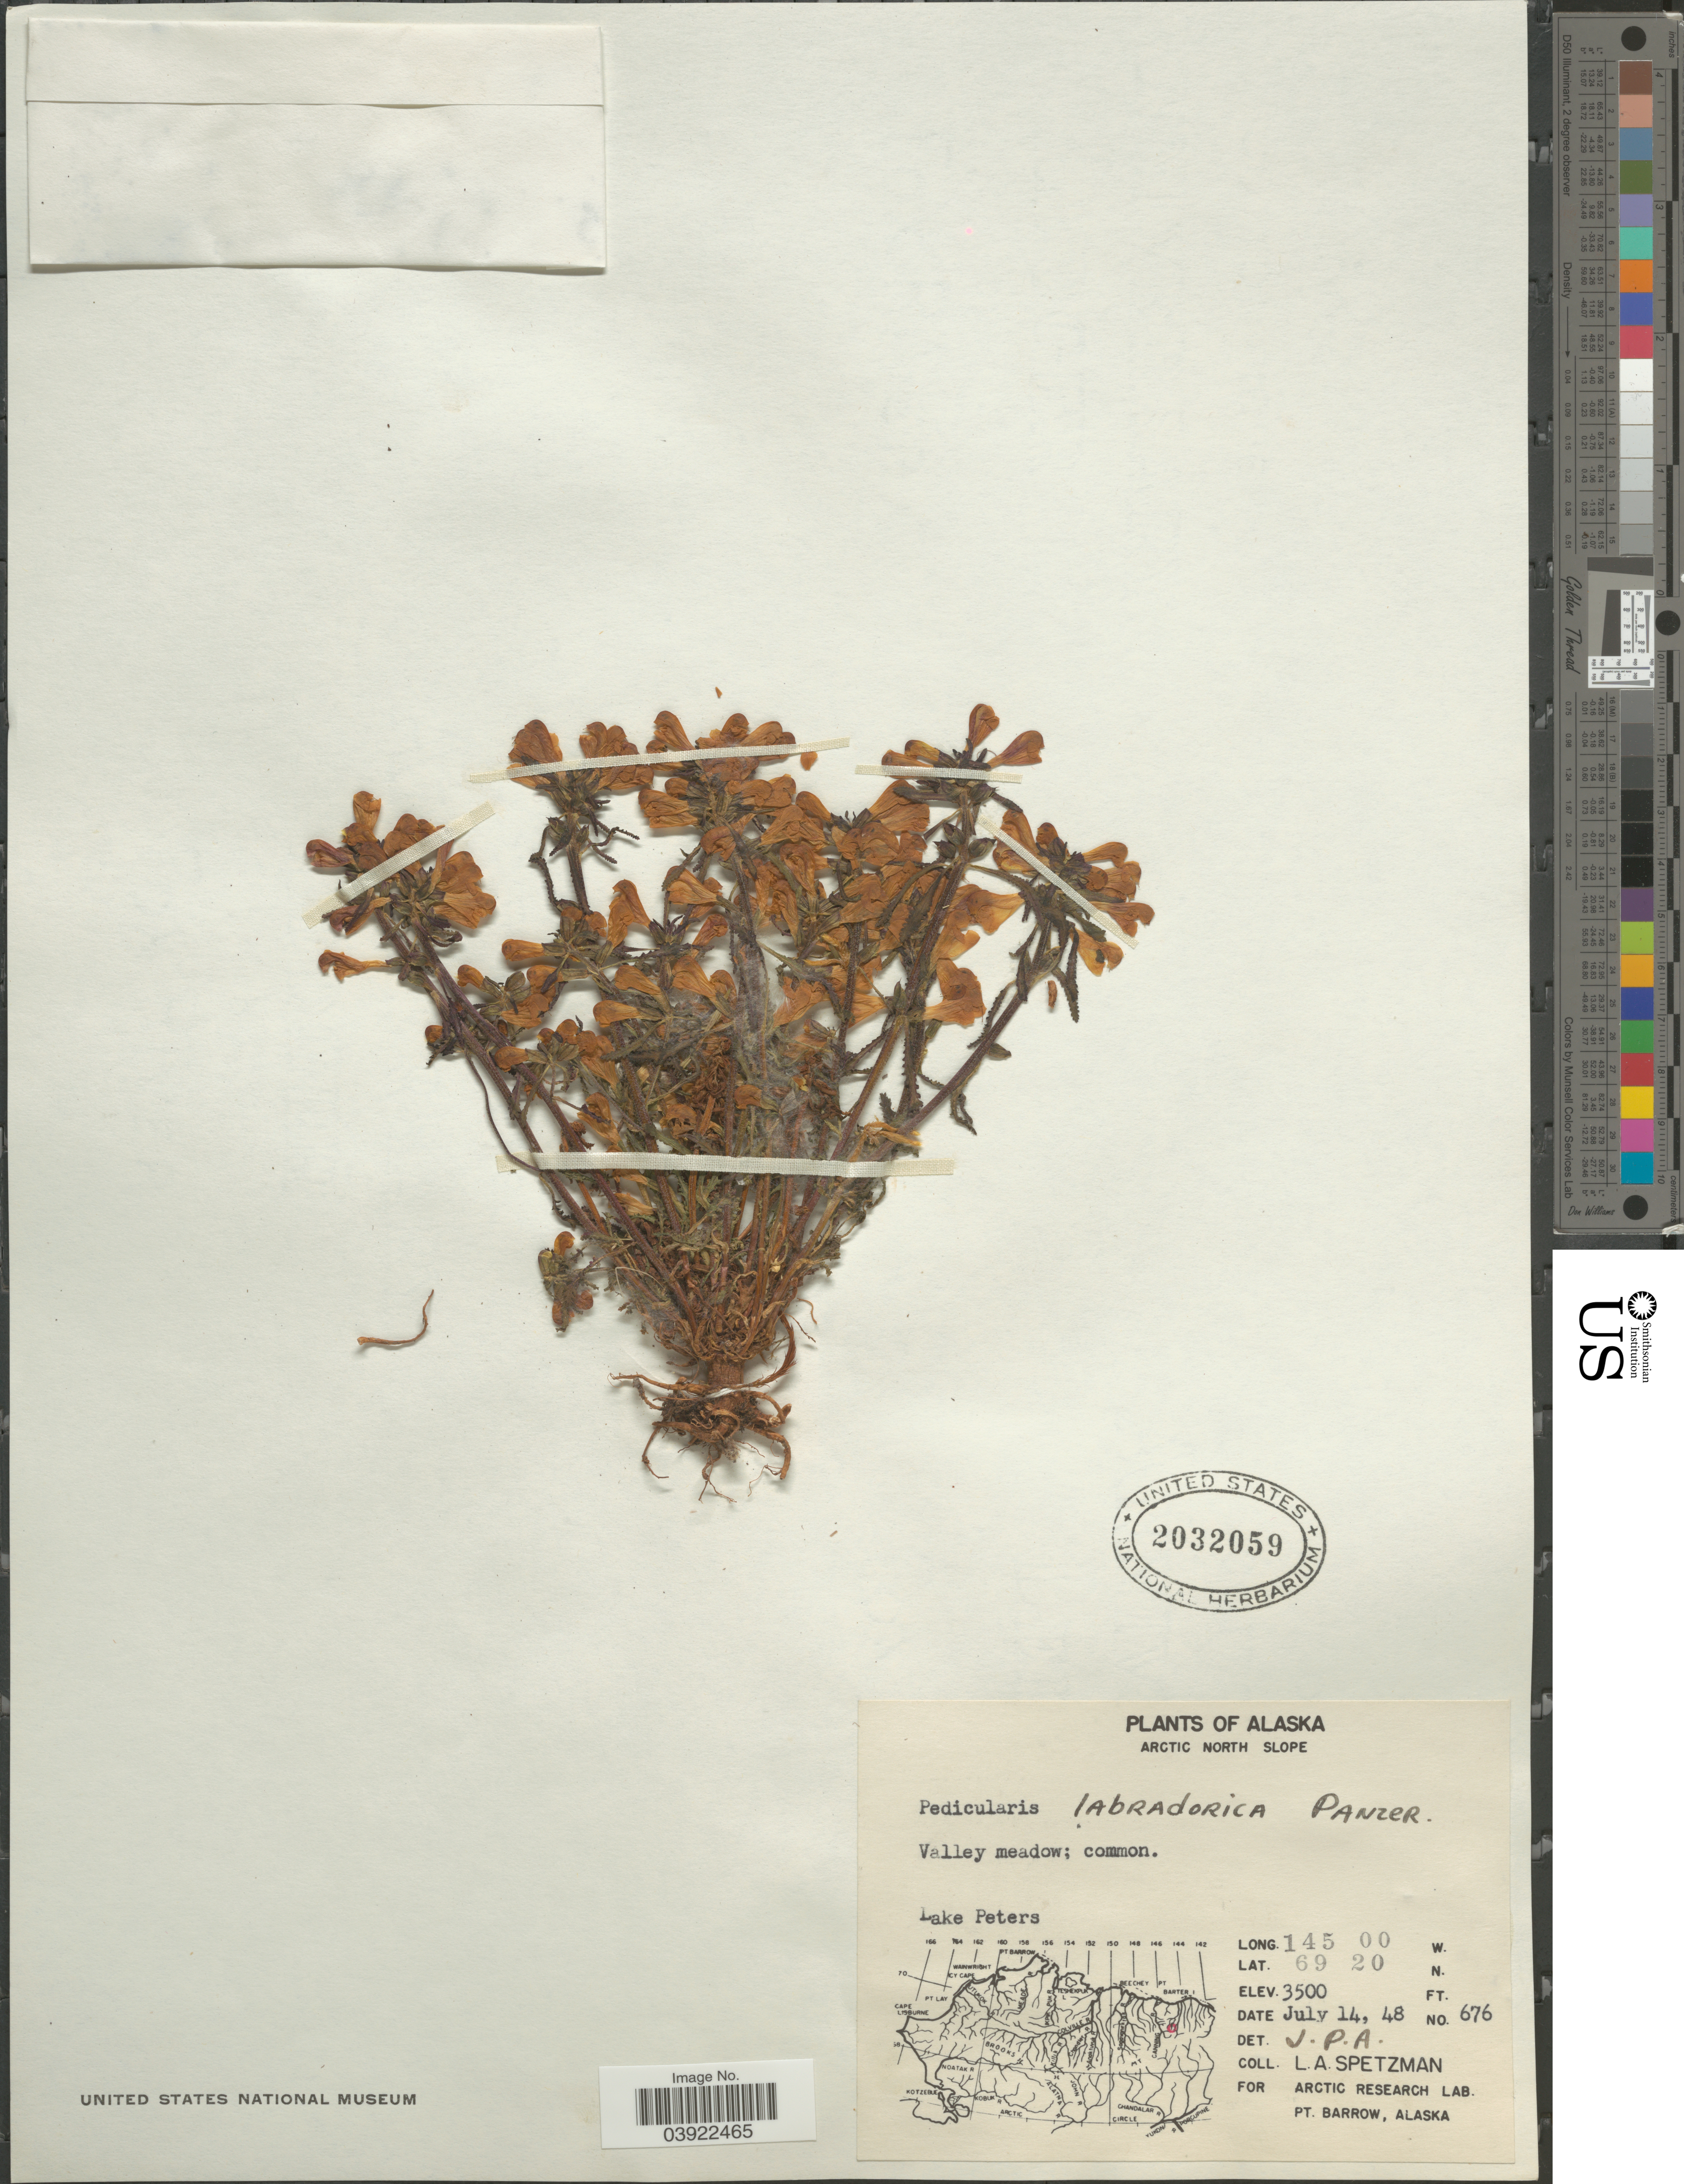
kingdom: Plantae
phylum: Tracheophyta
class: Magnoliopsida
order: Lamiales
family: Orobanchaceae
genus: Pedicularis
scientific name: Pedicularis labradorica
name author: Wirsing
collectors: L. Spetzman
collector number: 676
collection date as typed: Transcribed d/m/y: 14/7/48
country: United States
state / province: Alaska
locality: Arctic North Slope. Lake Peters.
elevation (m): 1067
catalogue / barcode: US 2032059